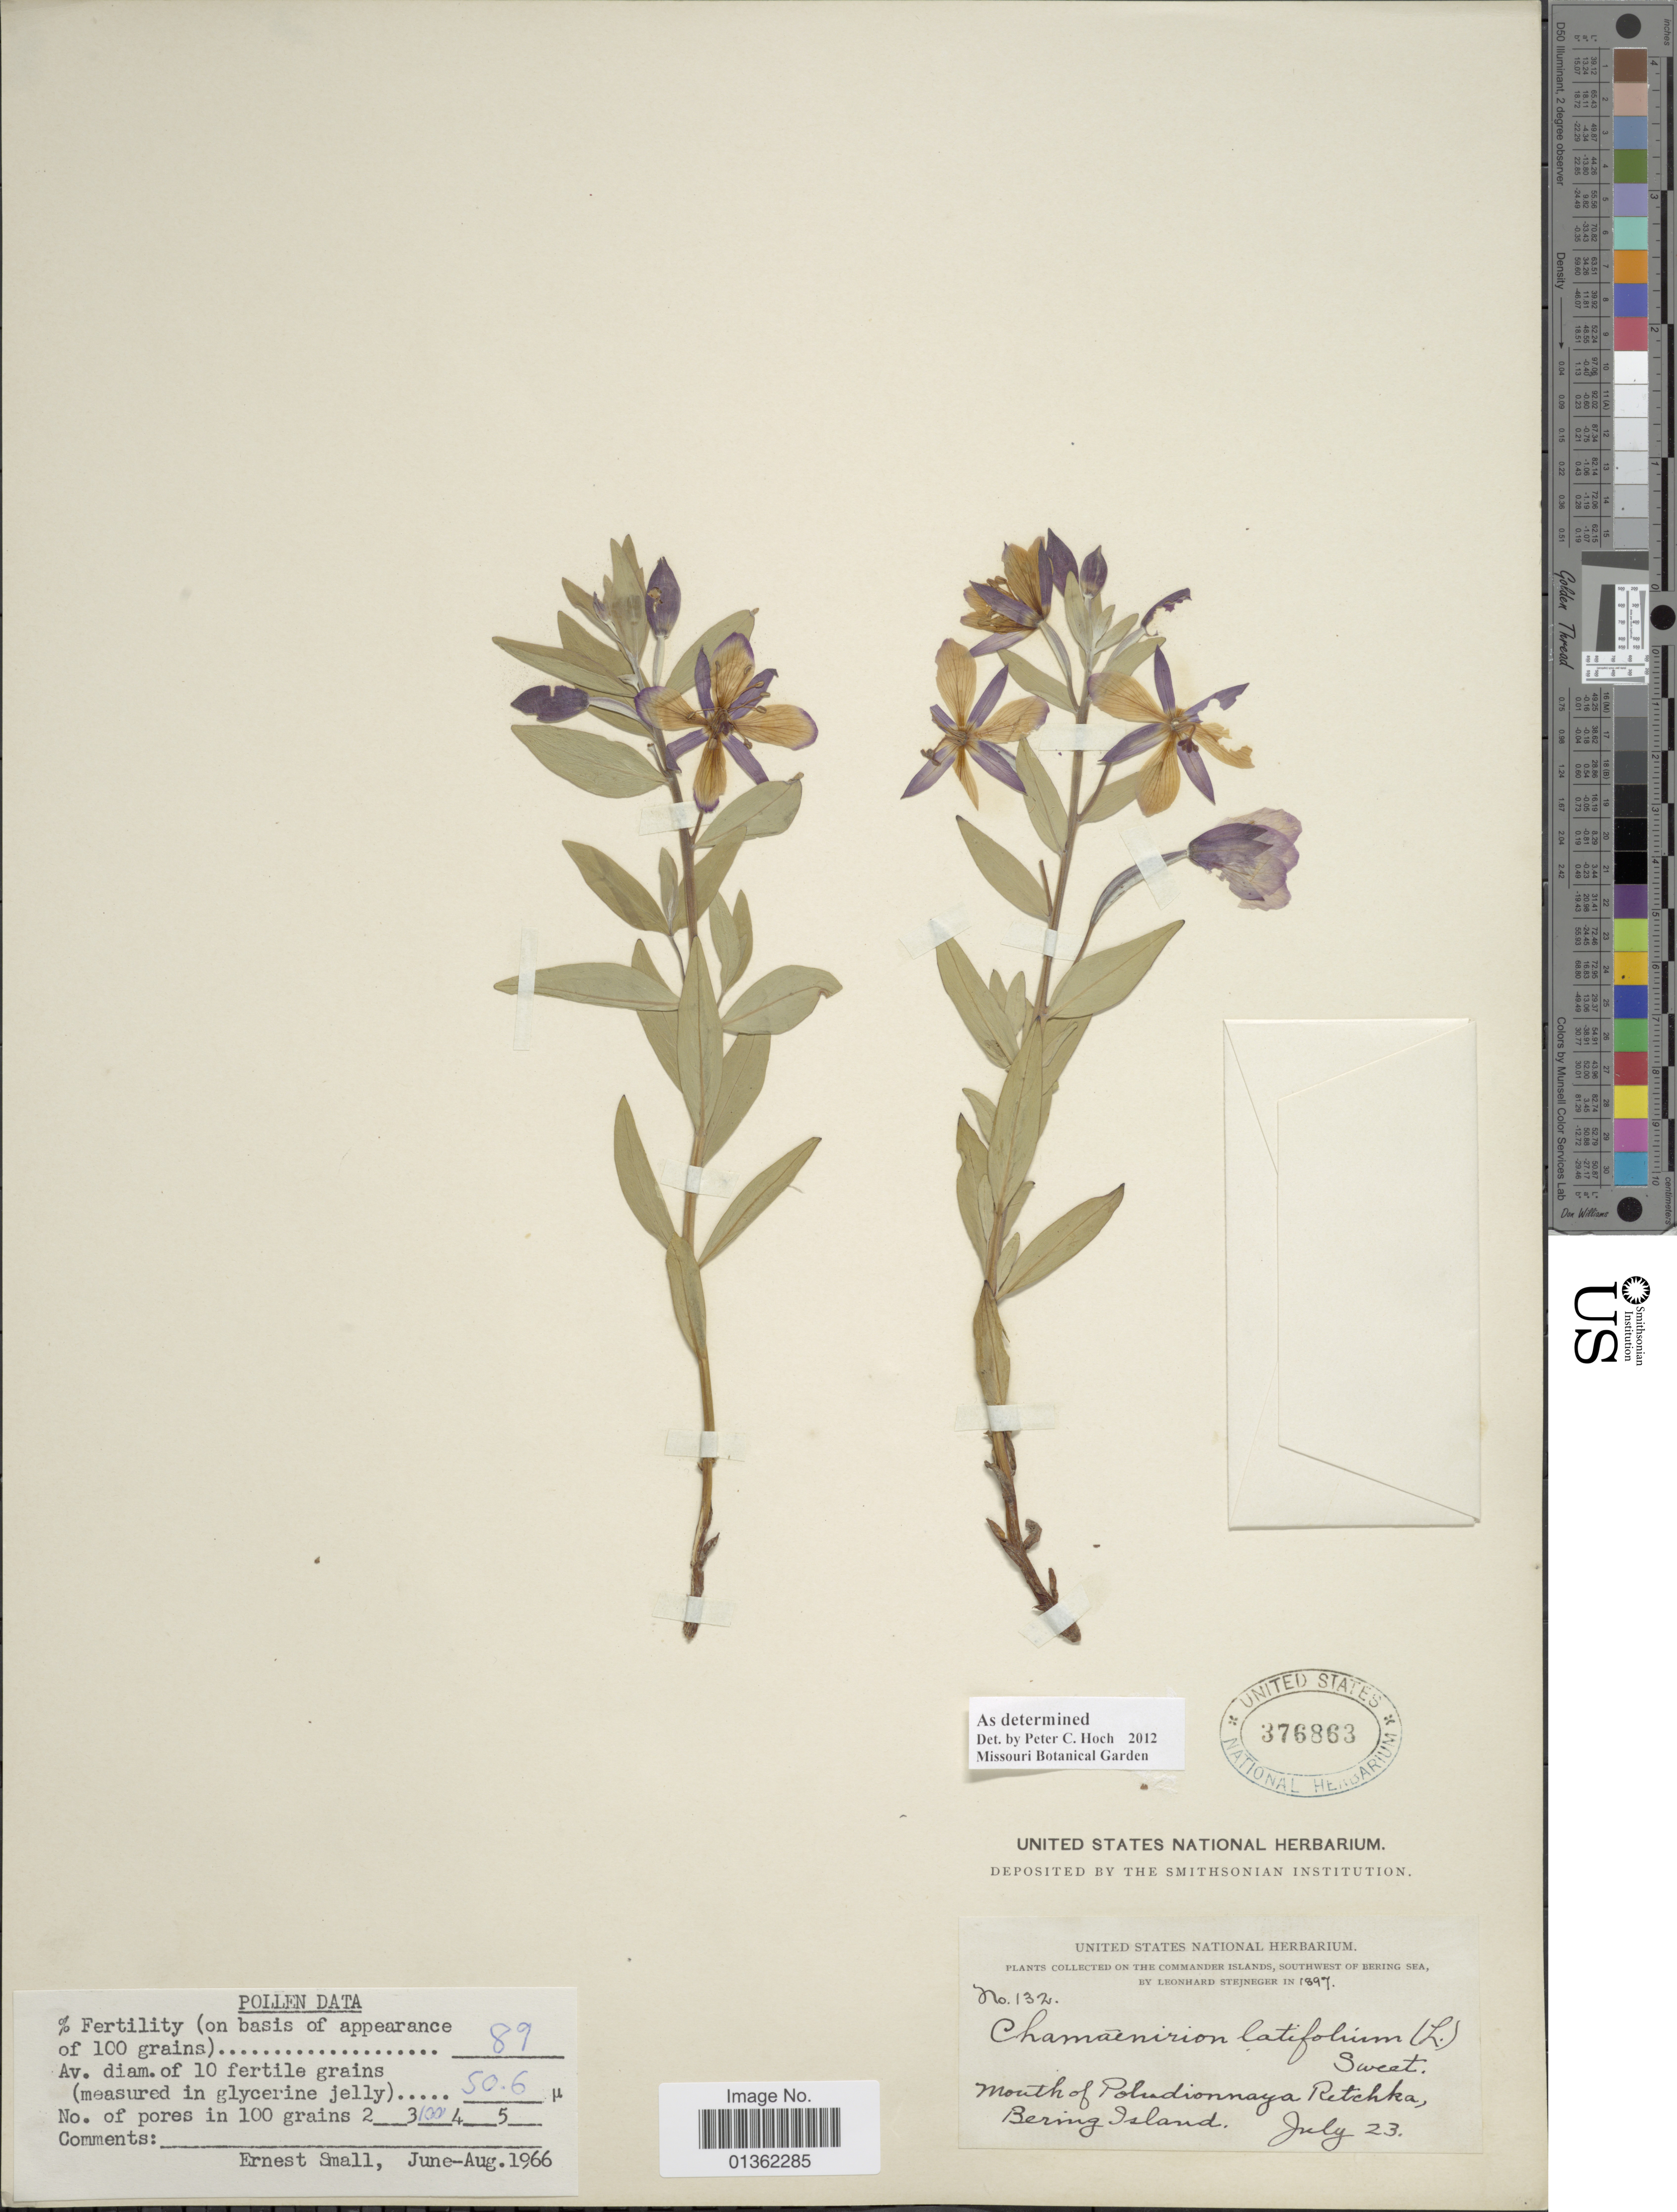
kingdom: Plantae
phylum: Tracheophyta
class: Magnoliopsida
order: Myrtales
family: Onagraceae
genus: Chamaenerion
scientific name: Chamaenerion latifolium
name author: (L.) Th. Fr. & Lange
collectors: L. Stejneger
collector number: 132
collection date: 1897-07-23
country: United States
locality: On the Commander Islands, southwest of Bering Sea, Mouth of Poludionnaya Retchka, Bering Island.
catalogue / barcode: US 376863